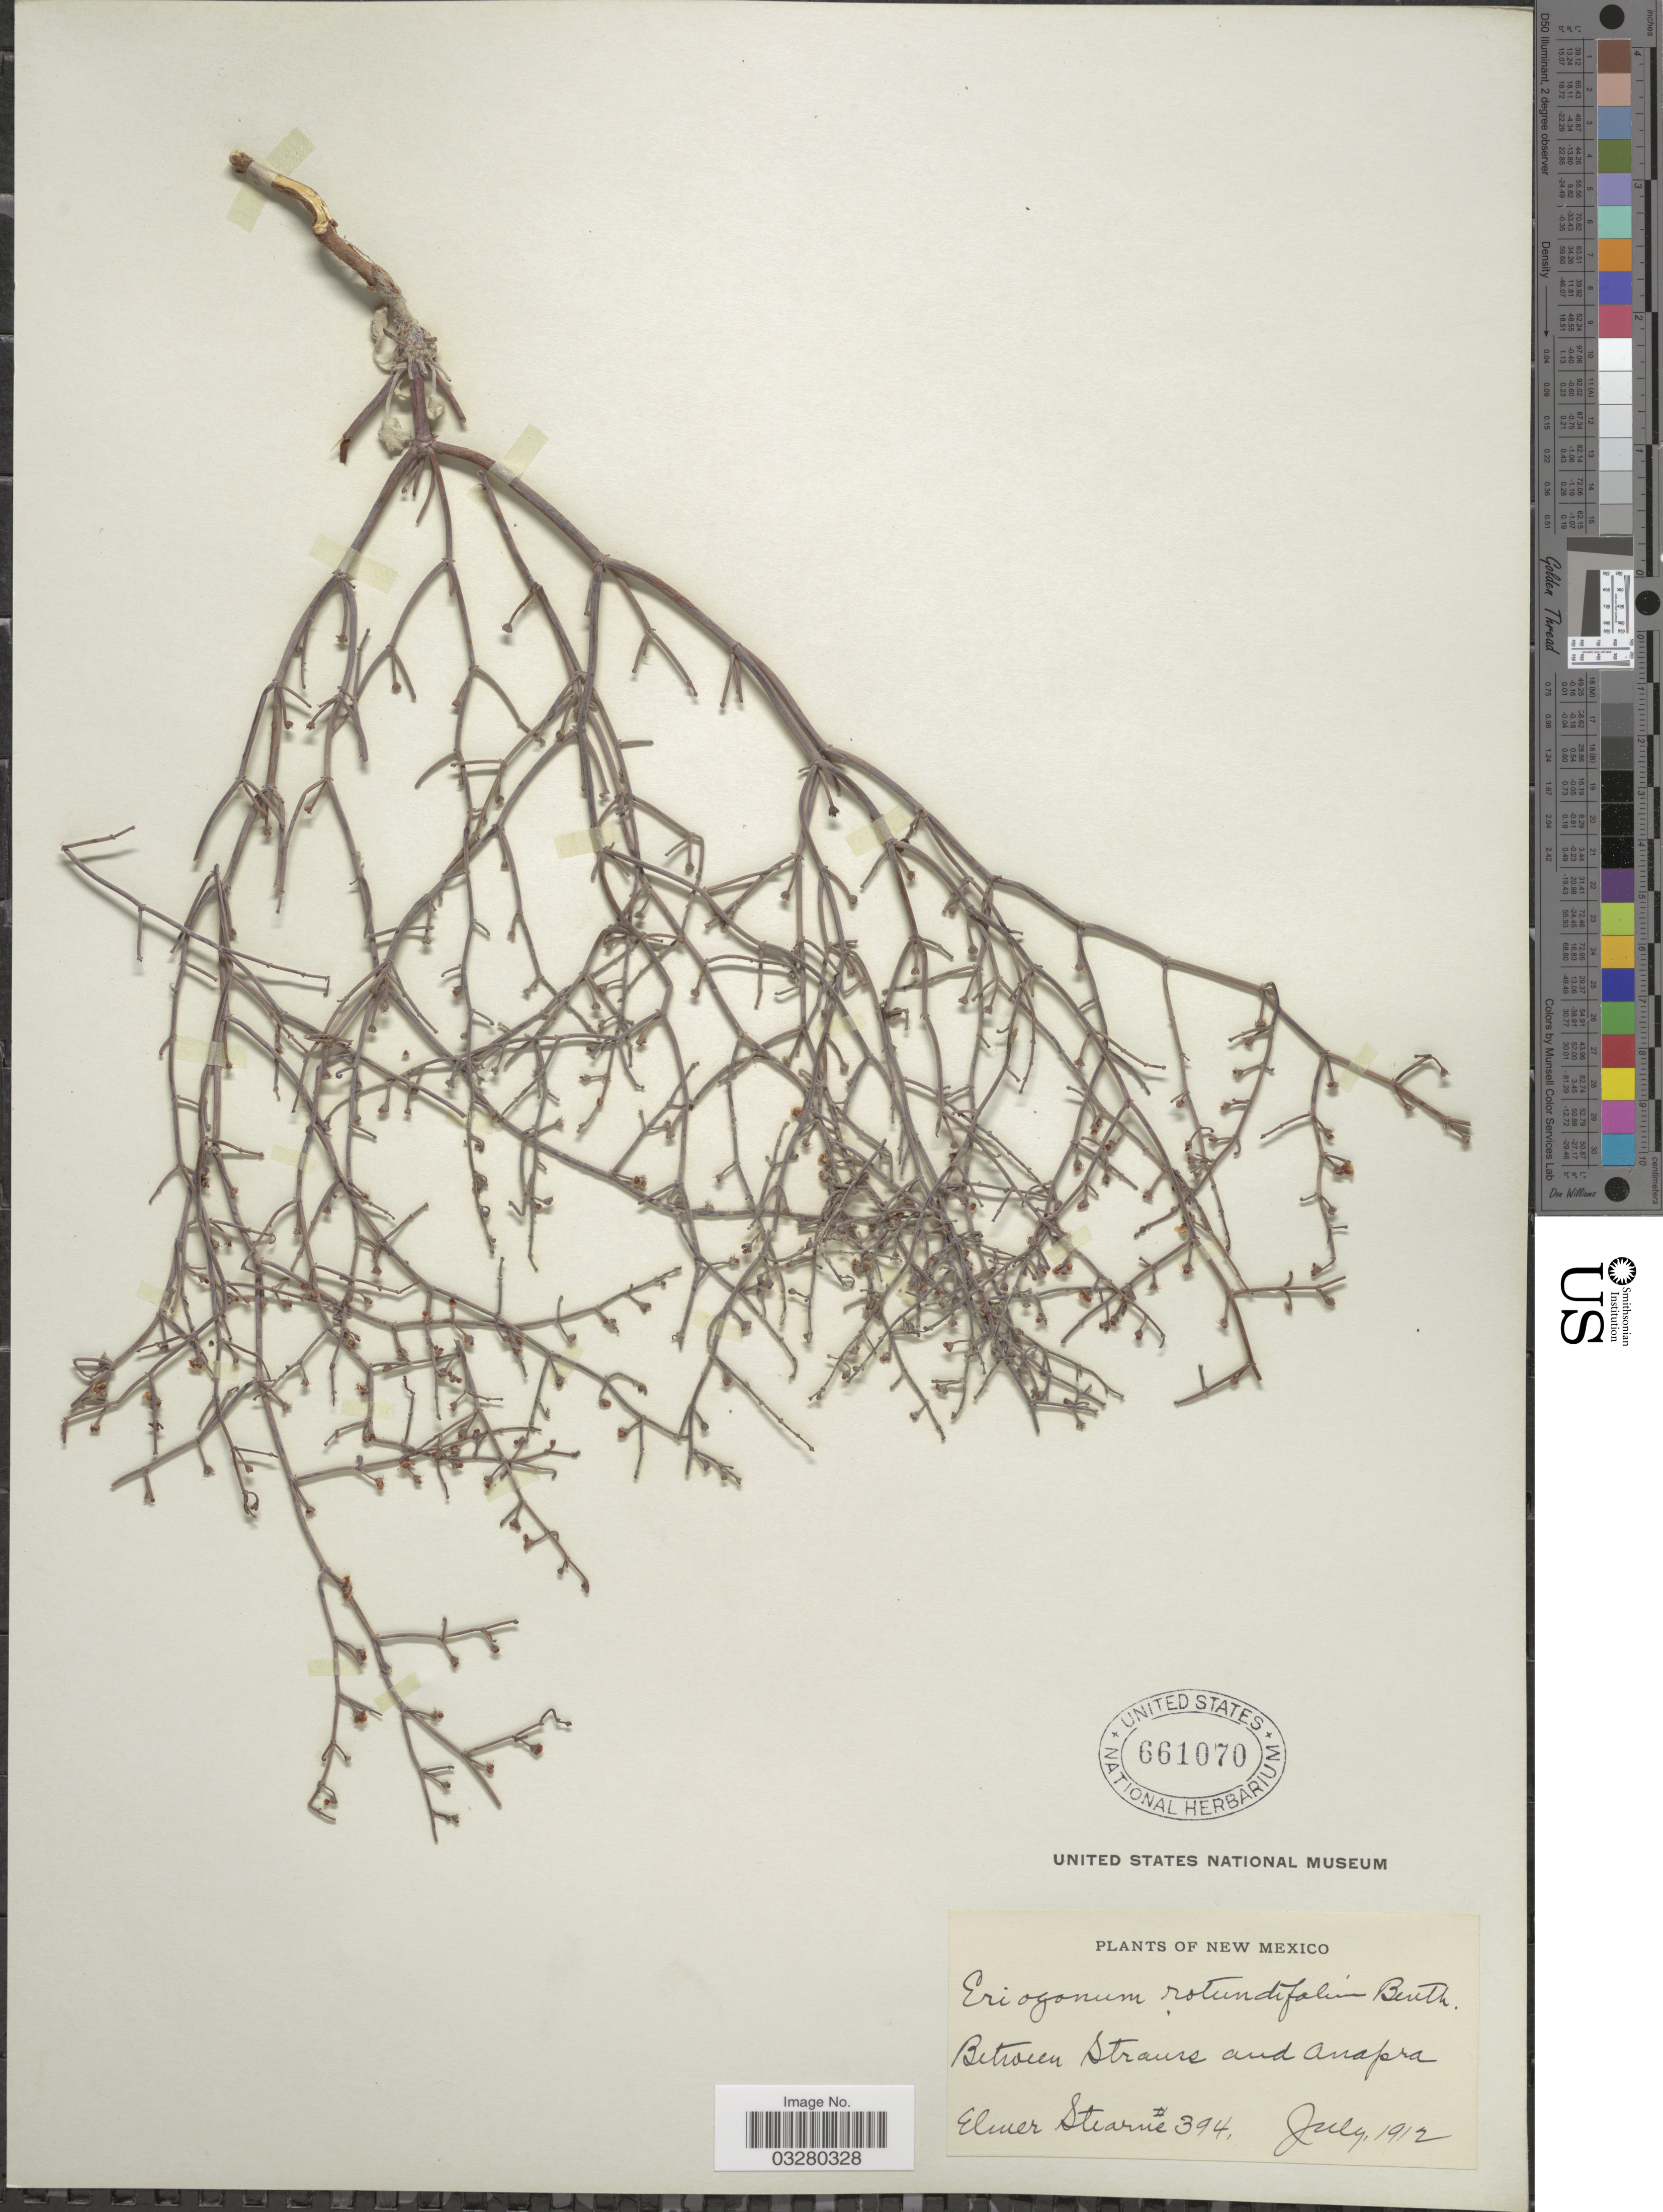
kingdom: Plantae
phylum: Tracheophyta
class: Magnoliopsida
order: Caryophyllales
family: Polygonaceae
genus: Eriogonum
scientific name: Eriogonum rotundifolium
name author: Benth. in DC.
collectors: E. Stearns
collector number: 394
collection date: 1912-07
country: United States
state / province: New Mexico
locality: Between Strauss and Anapra.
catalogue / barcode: US 661070